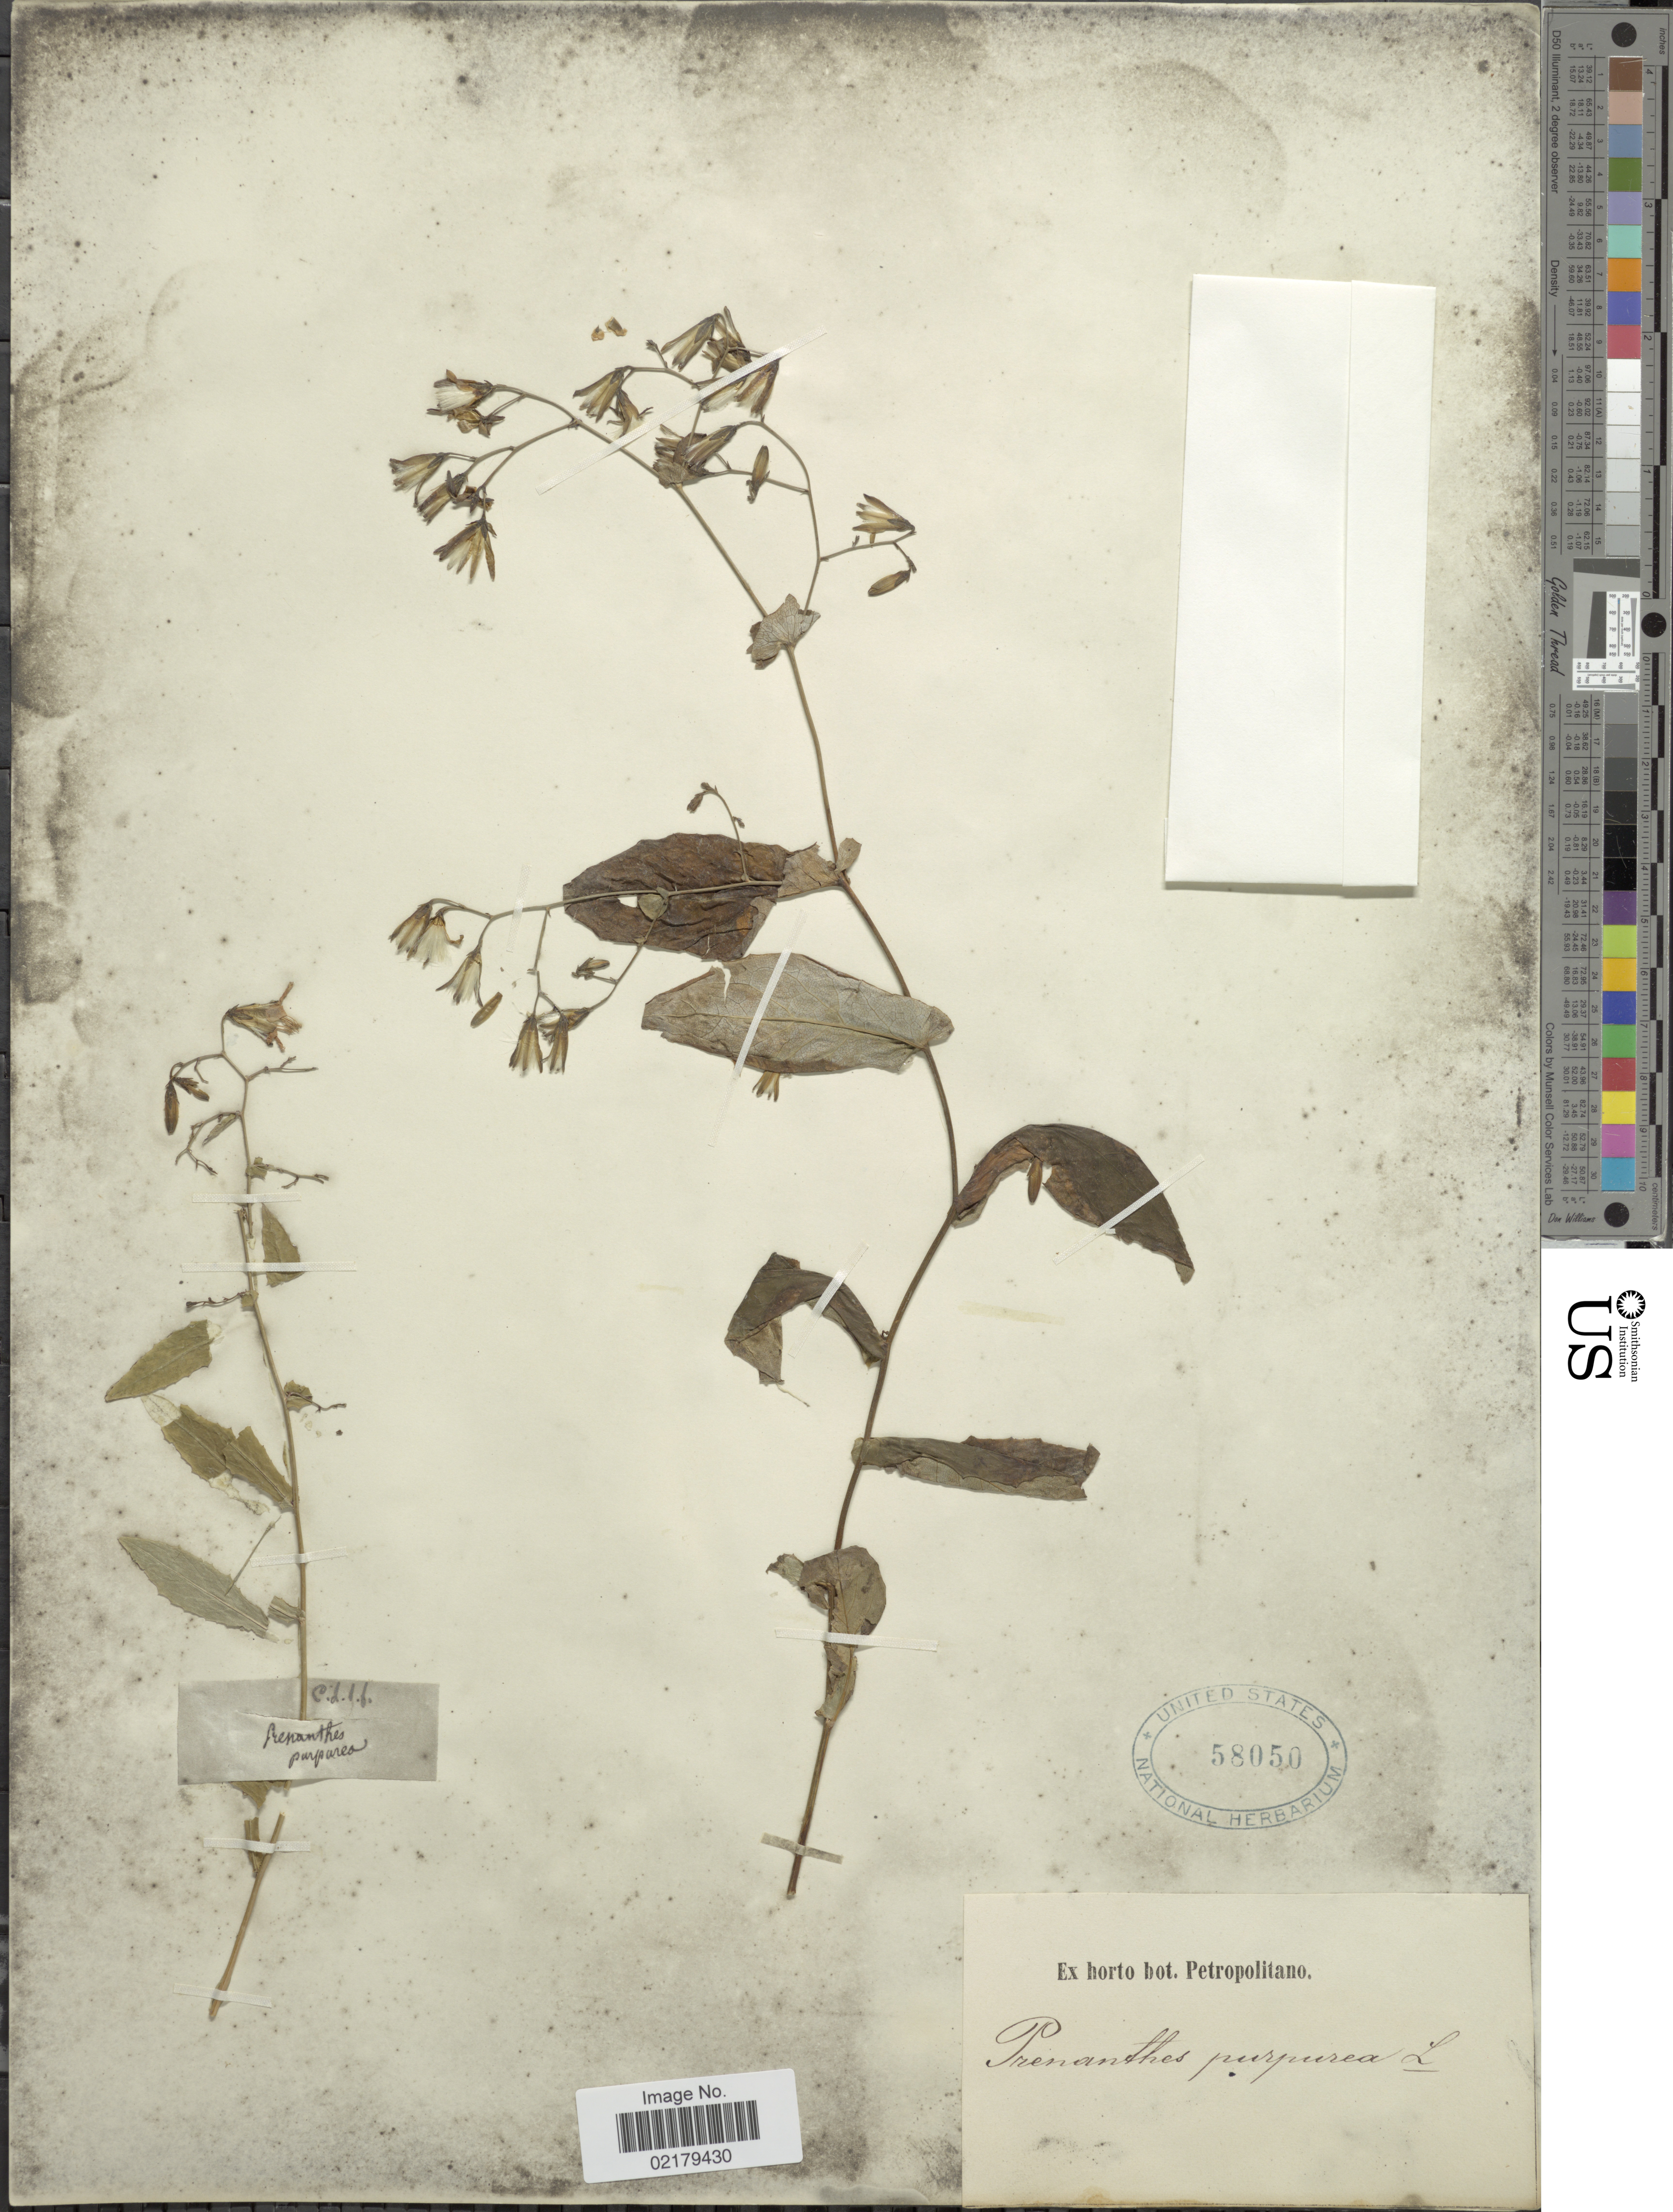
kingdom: Plantae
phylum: Tracheophyta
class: Magnoliopsida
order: Asterales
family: Asteraceae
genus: Prenanthes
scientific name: Prenanthes purpurea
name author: L.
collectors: ex Horto Bot. Petropolitano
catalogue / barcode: US 58050